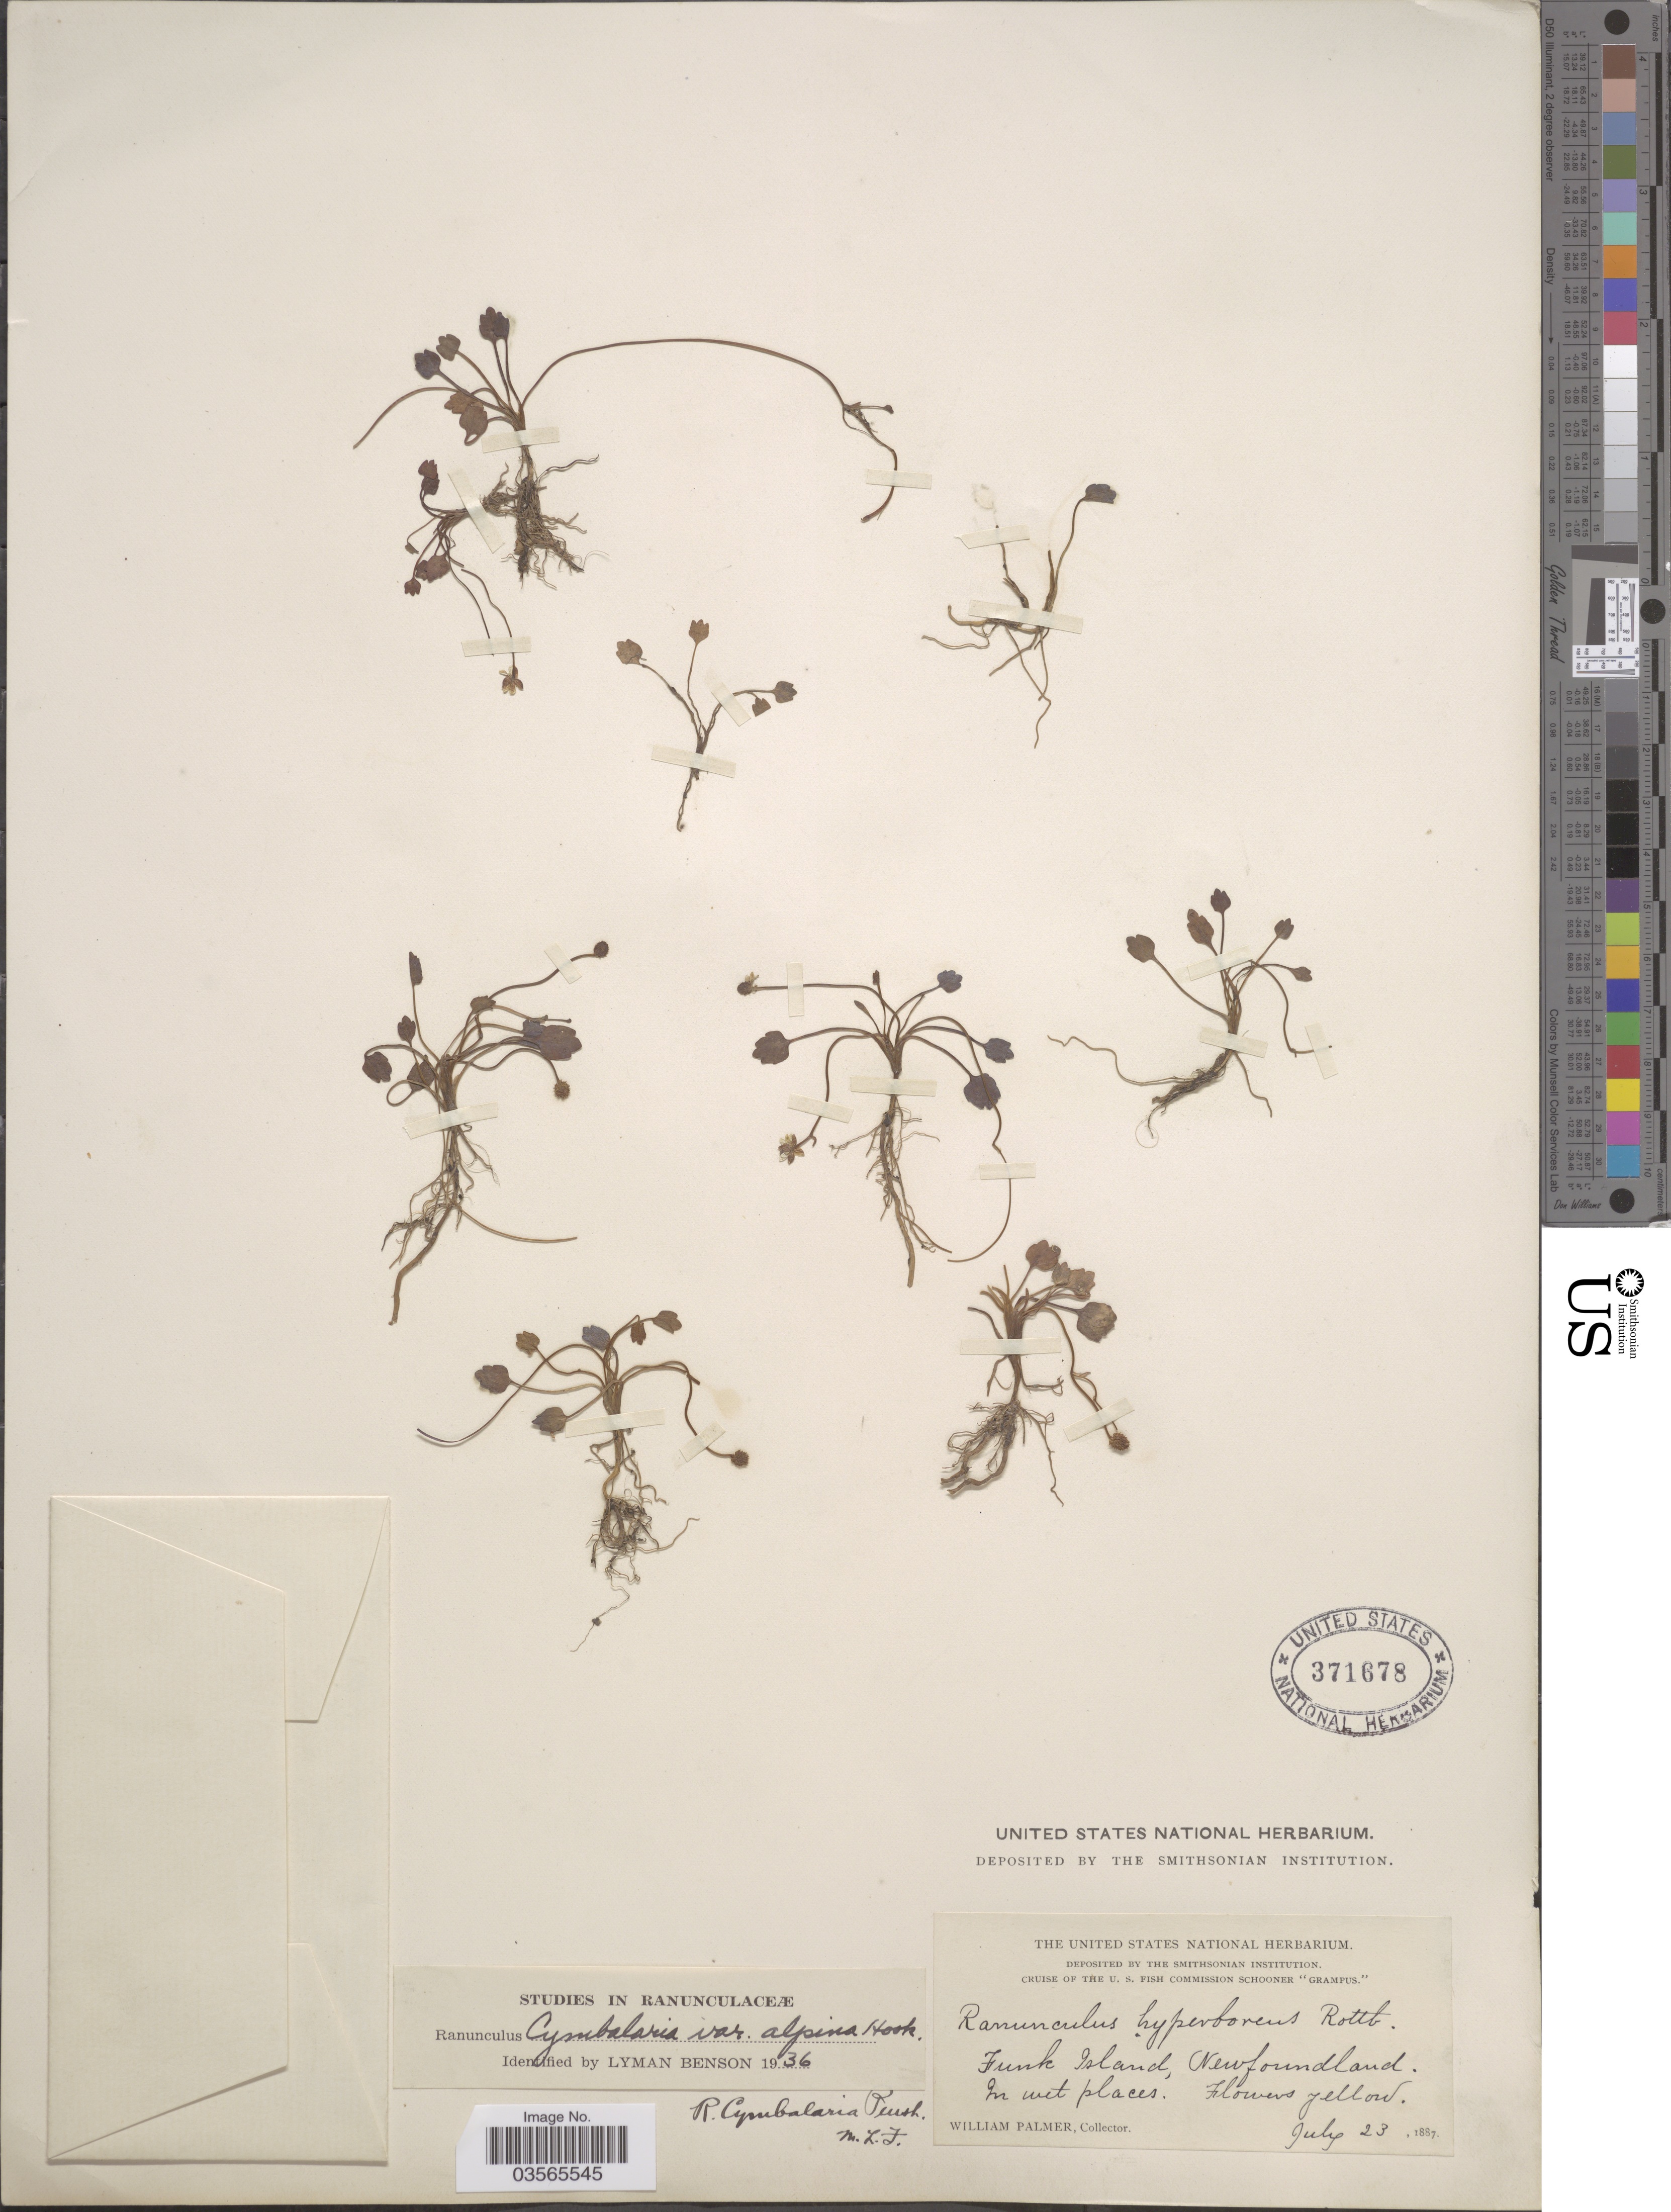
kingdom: Plantae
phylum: Tracheophyta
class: Magnoliopsida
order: Ranunculales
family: Ranunculaceae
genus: Halerpestes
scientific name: Halerpestes cymbalaria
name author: (Pursh) Greene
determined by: Strong, M. T., (US), Smithsonian Institution - National Museum of Natural History (UNITED STATES)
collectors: W. Palmer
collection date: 1887-07-23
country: Canada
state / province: Newfoundland and Labrador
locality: Funk Island.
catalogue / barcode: US 371678